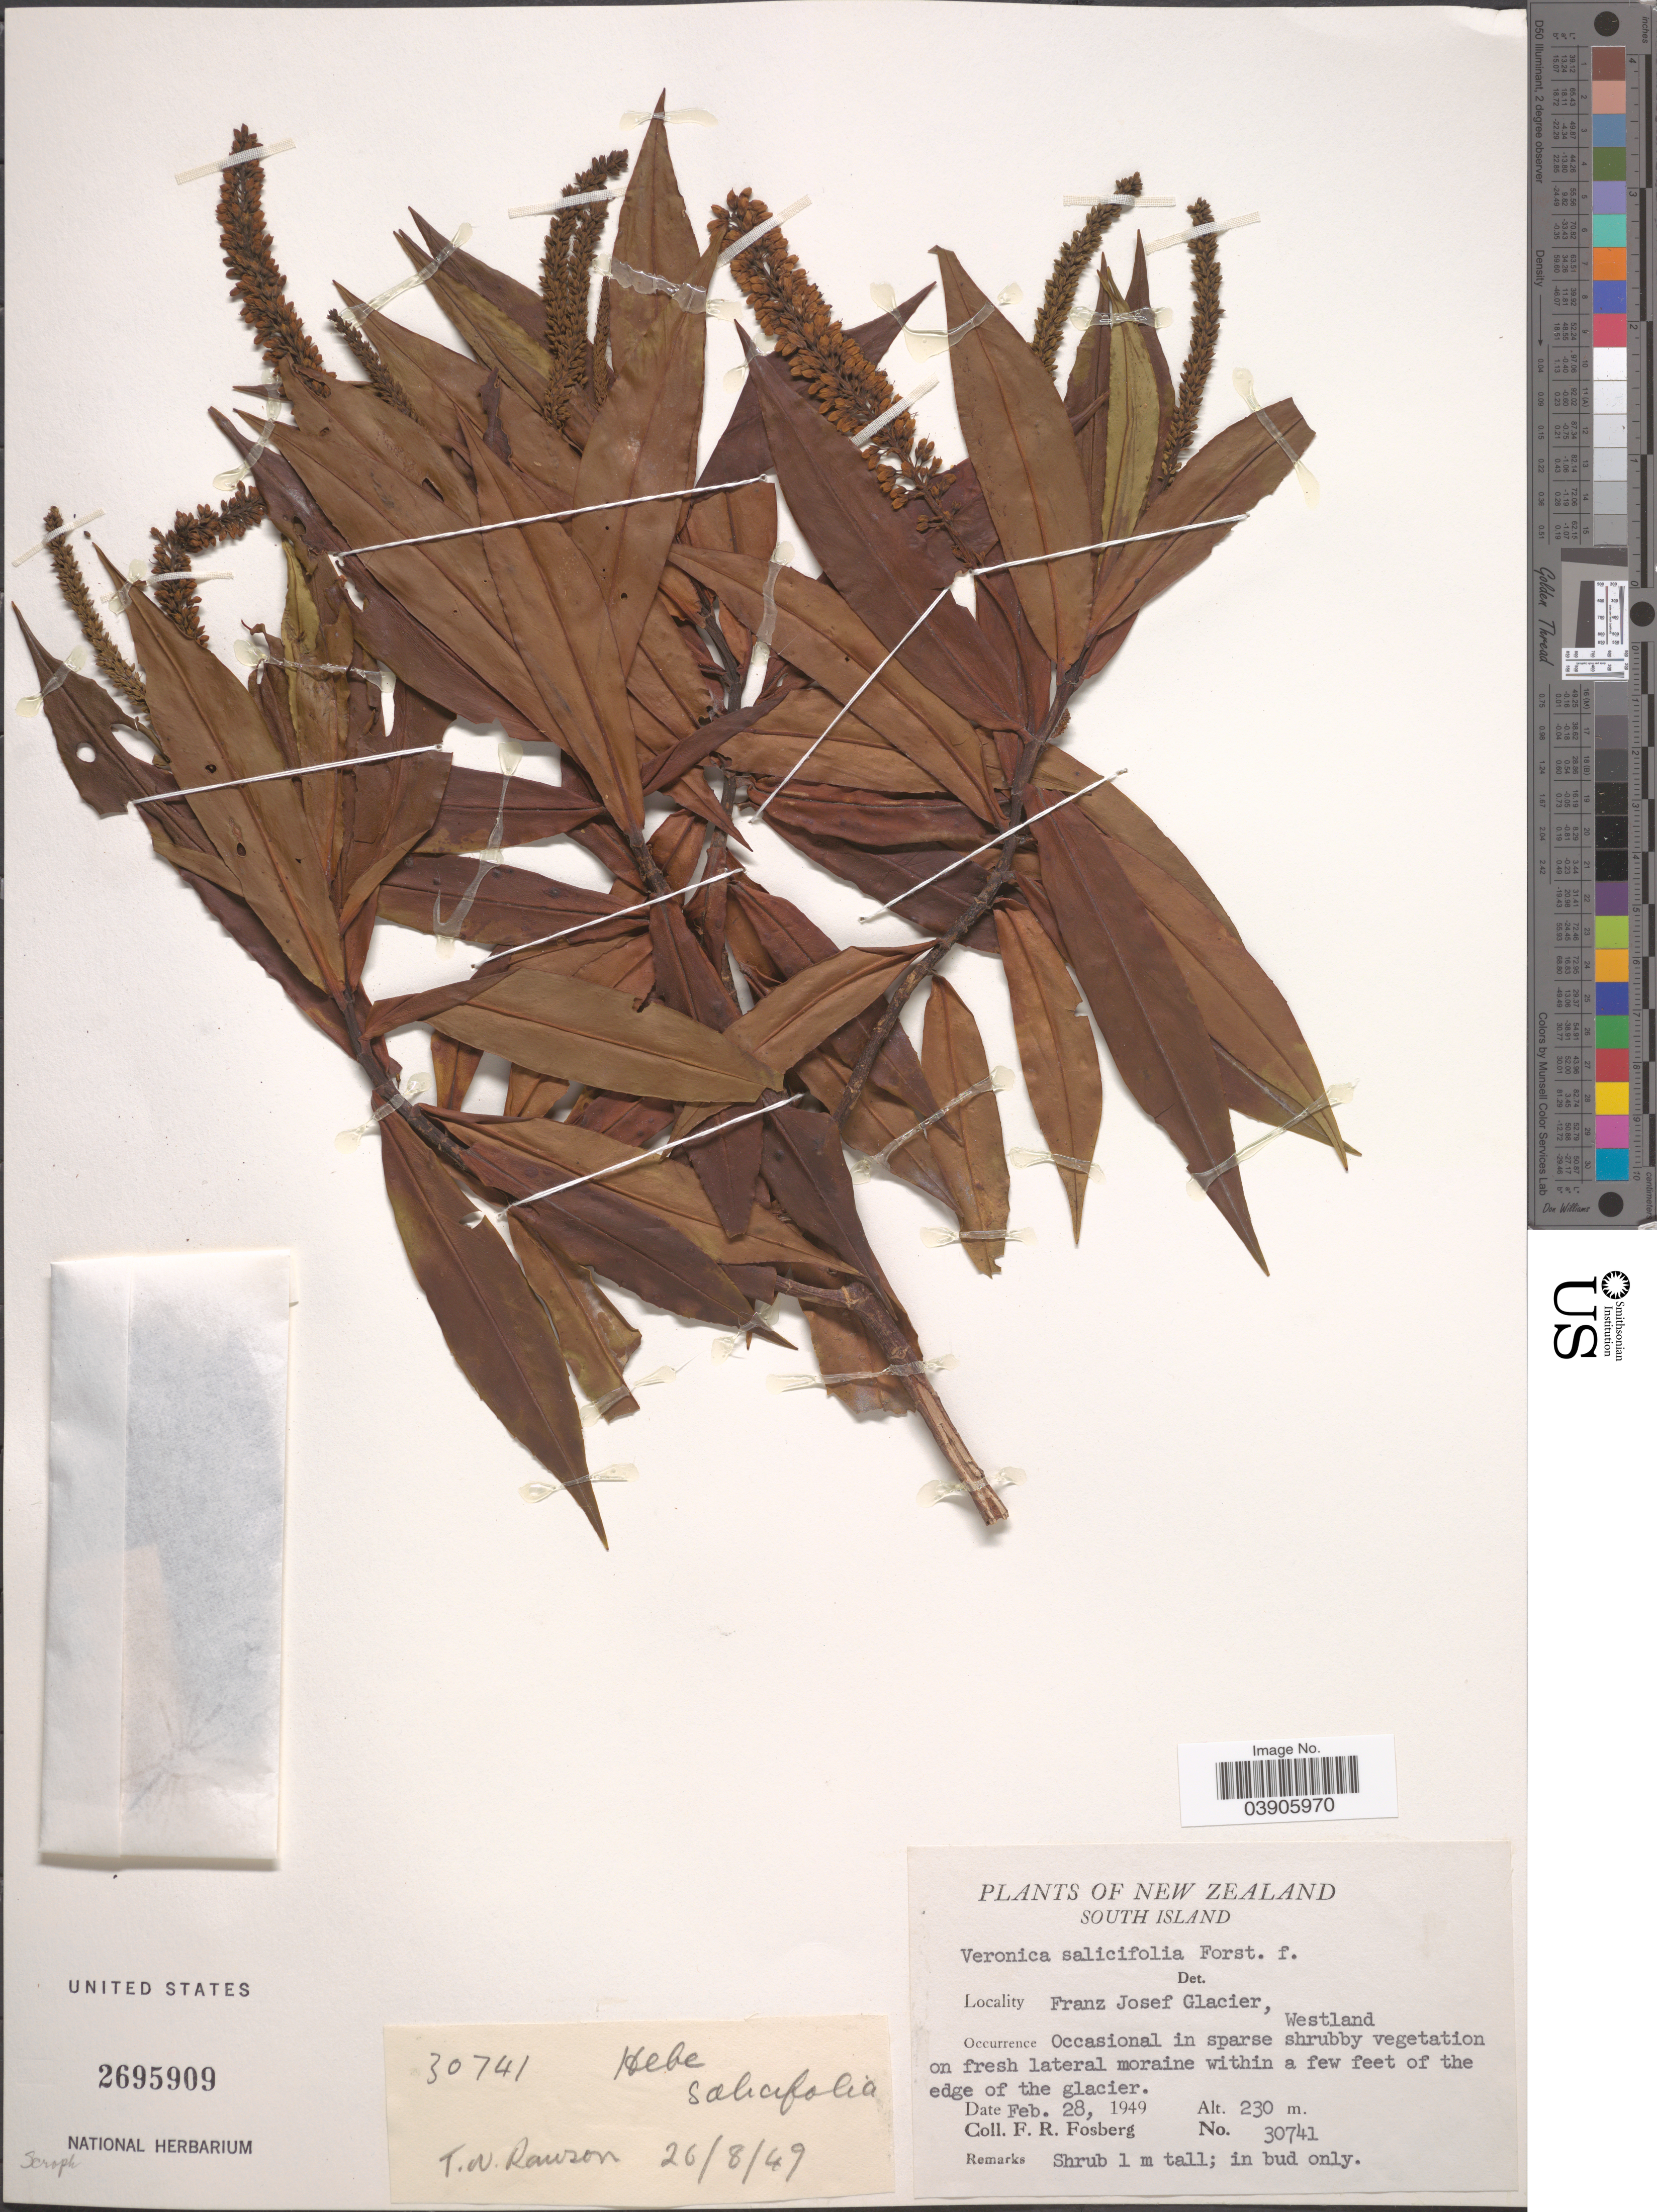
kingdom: Plantae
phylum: Tracheophyta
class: Magnoliopsida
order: Lamiales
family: Plantaginaceae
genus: Hebe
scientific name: Hebe salicifolia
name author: (G. Forst.) Pennell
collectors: F. R. Fosberg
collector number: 30741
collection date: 1949-02-28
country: New Zealand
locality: South Island. Franz Josef Glacier, Westland.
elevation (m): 230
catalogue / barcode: US 2695909